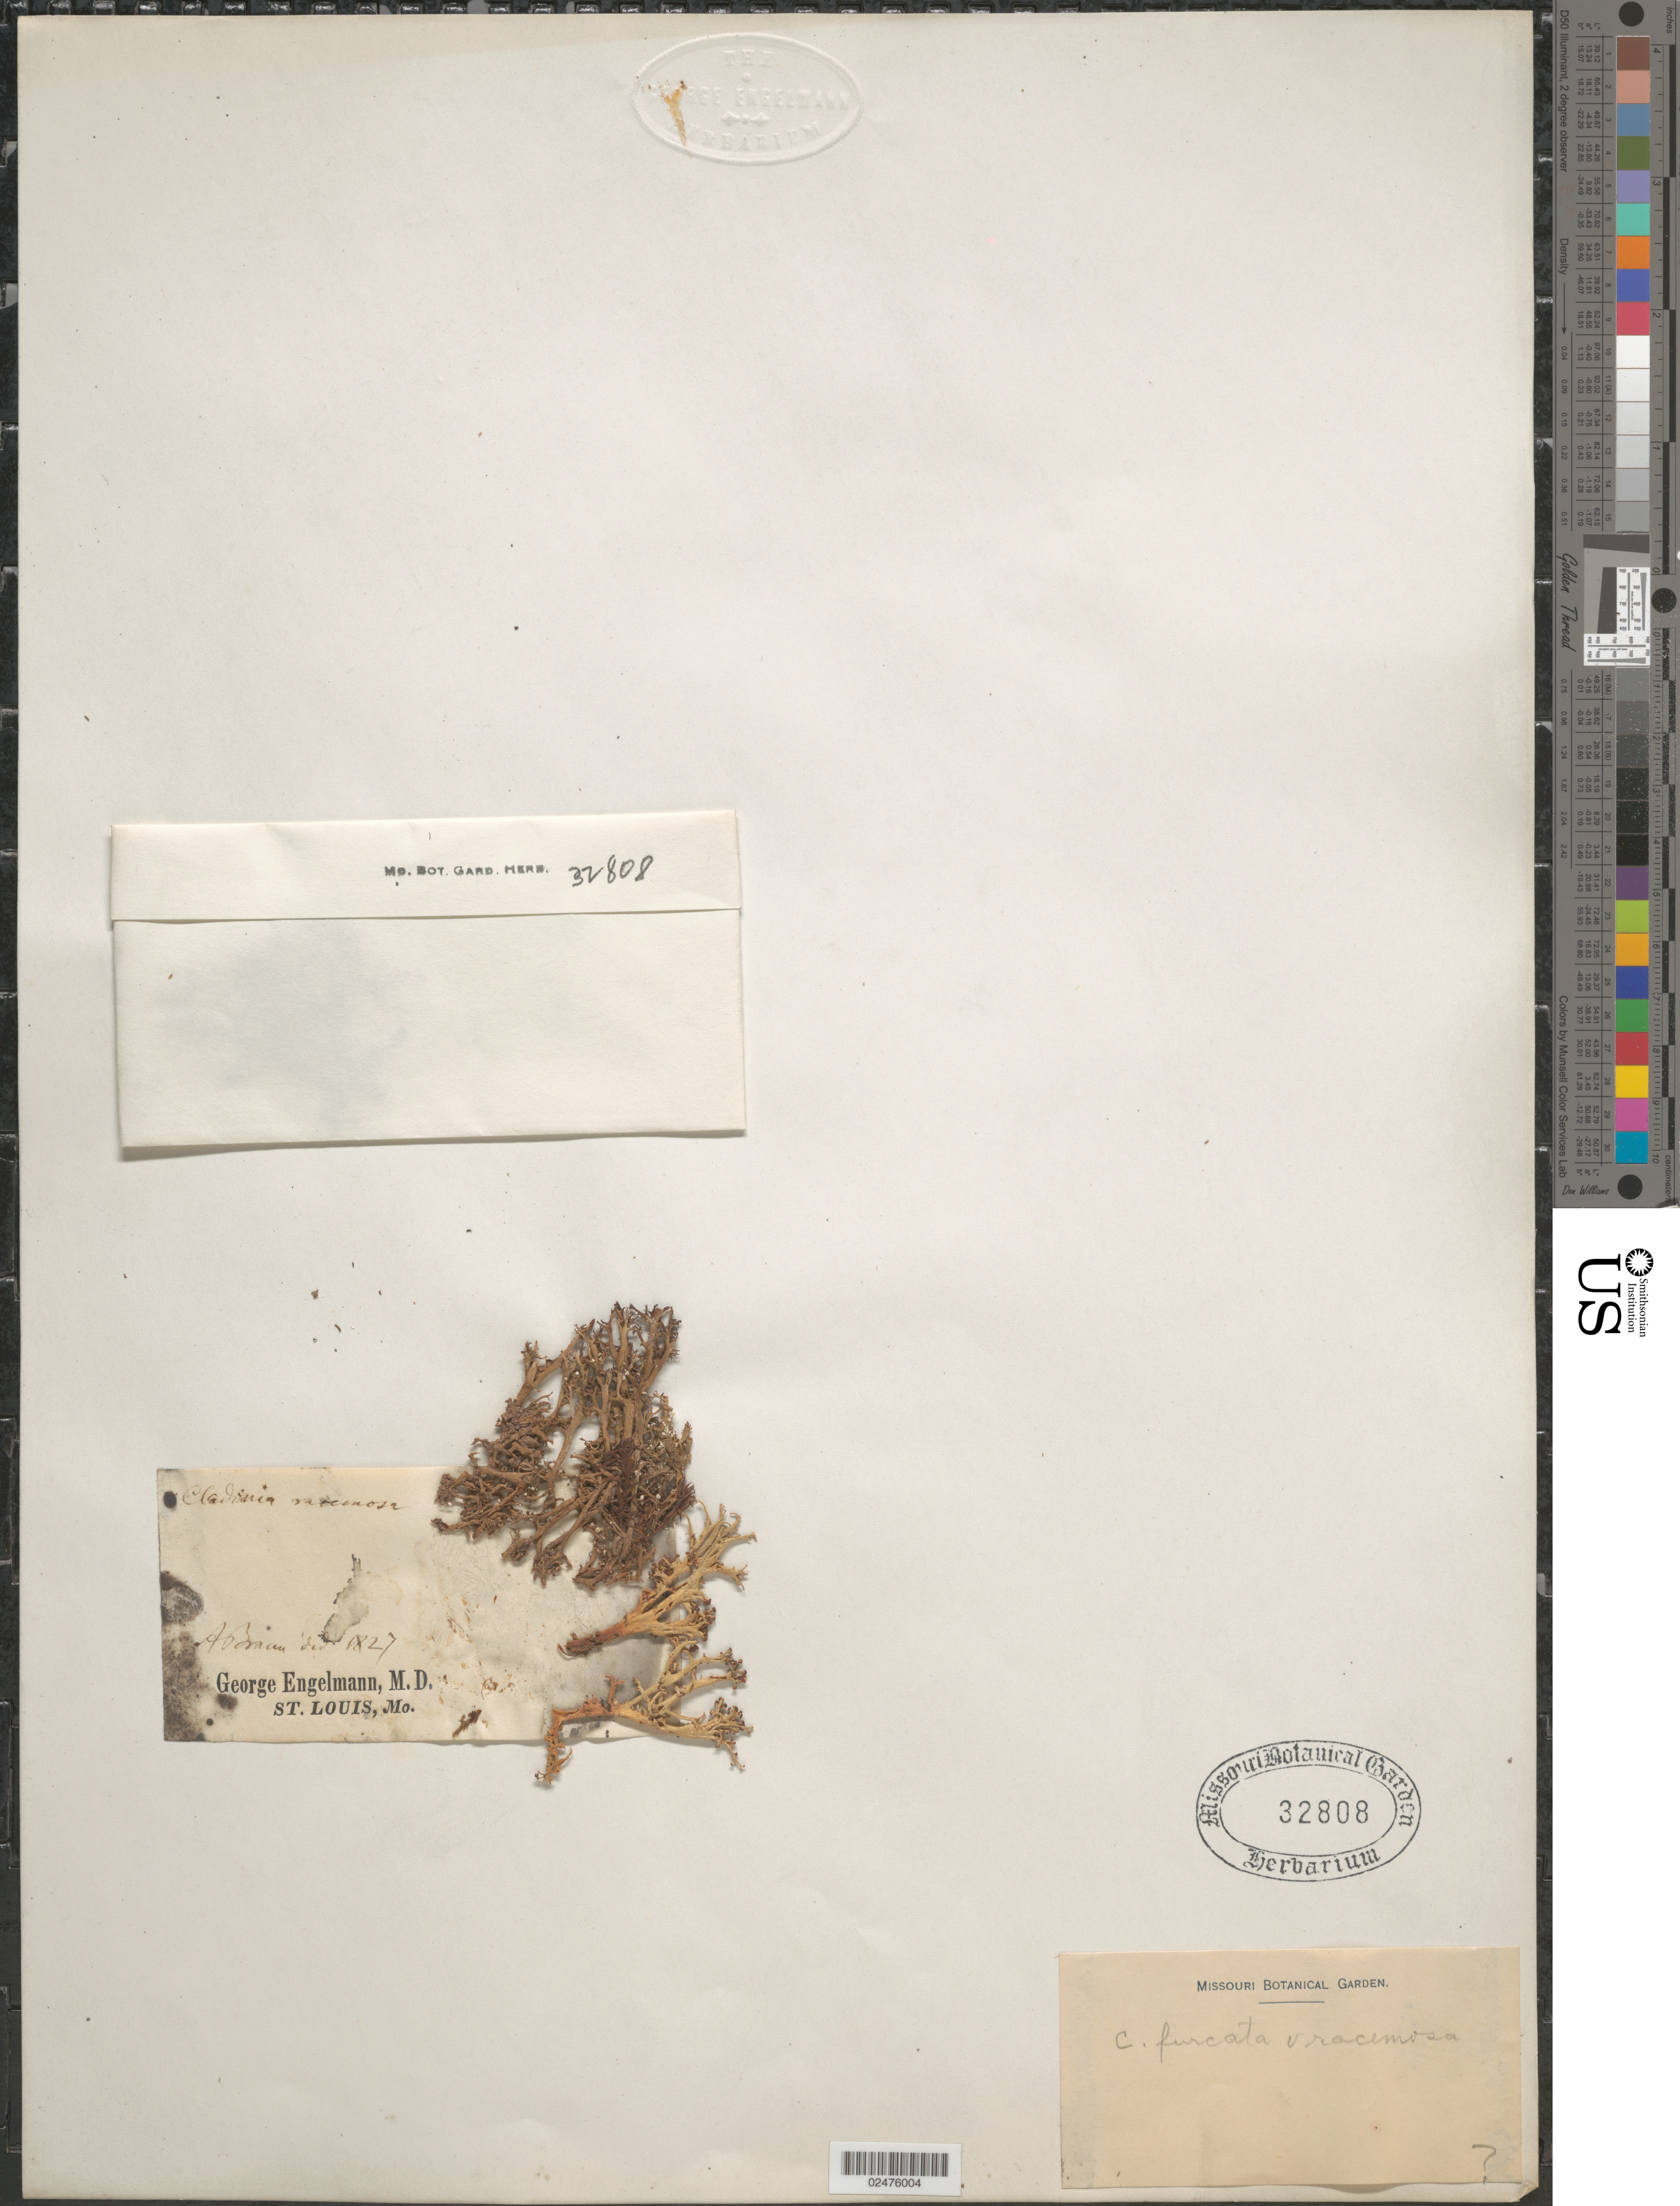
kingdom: Fungi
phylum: Ascomycota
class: Lecanoromycetes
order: Lecanorales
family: Cladoniaceae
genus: Cladonia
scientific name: Cladonia furcata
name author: (Huds.) Schrad.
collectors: G. Engelmann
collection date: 1927-12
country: United States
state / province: Missouri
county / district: St. Louis